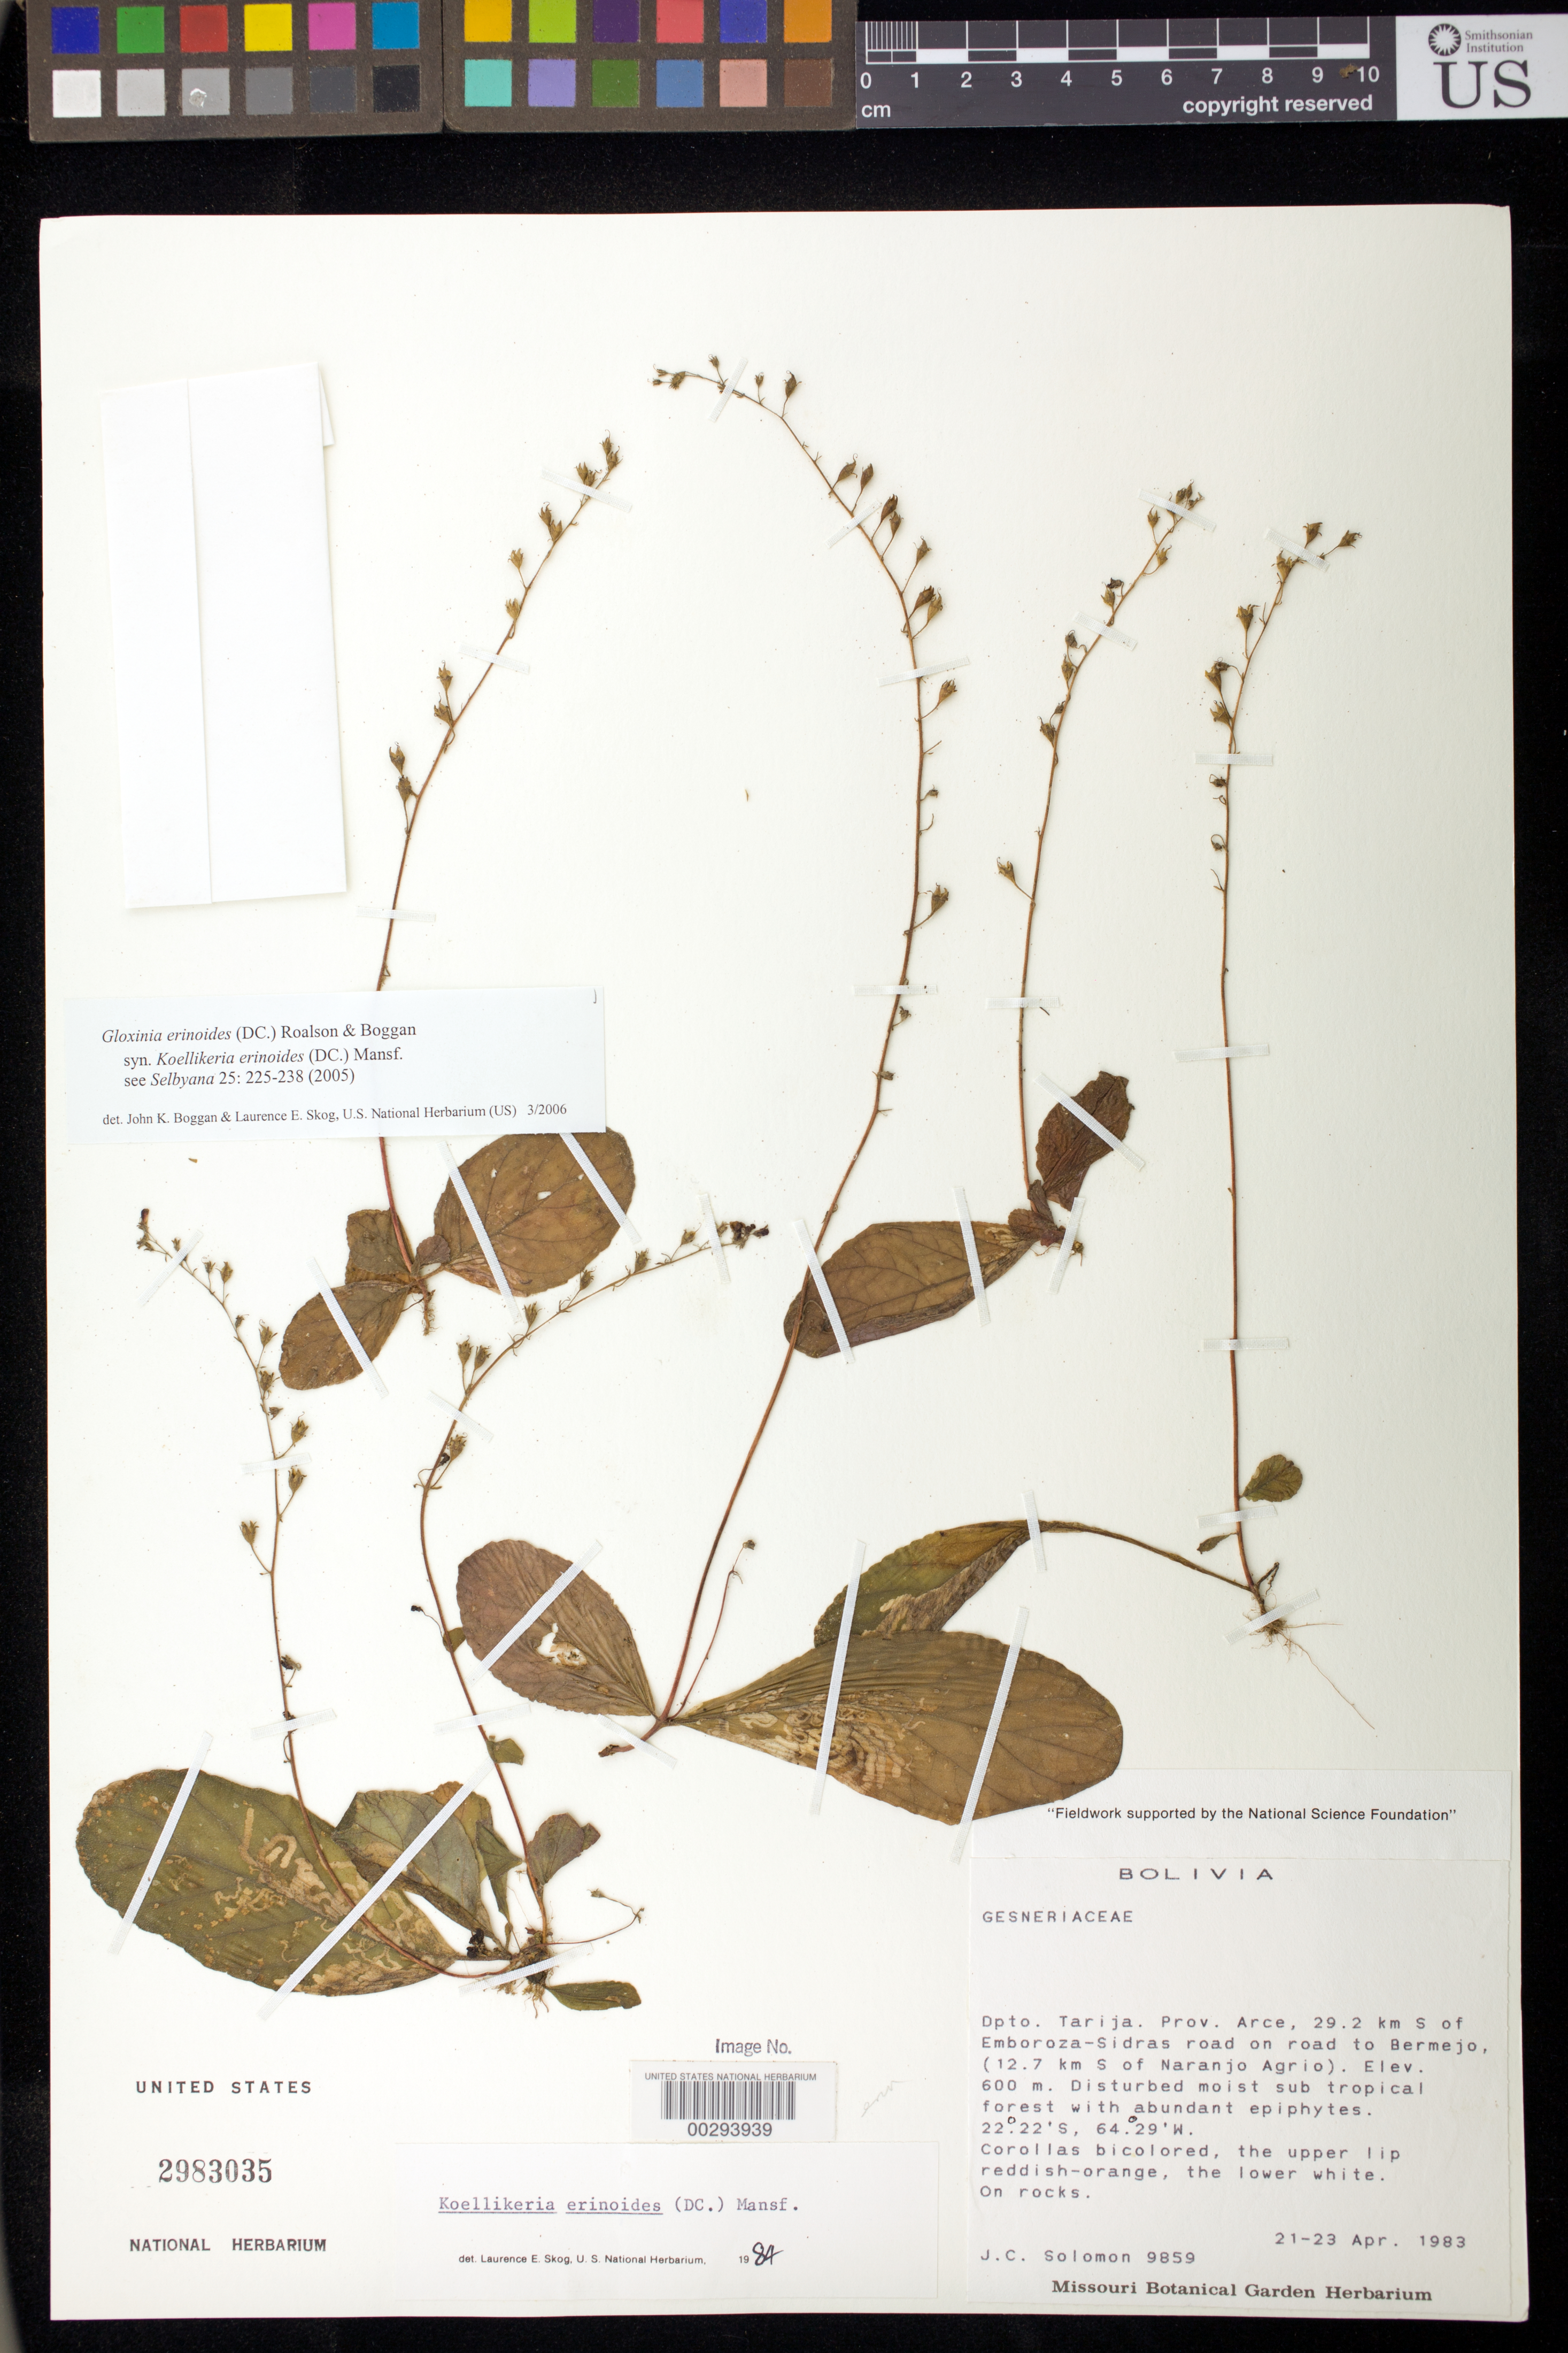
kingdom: Plantae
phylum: Tracheophyta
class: Magnoliopsida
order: Lamiales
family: Gesneriaceae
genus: Gloxinia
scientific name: Gloxinia erinoides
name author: (DC.) Roalson & Boggan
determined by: Boggan, J. K.; Skog, L. E.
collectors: J. C. Solomon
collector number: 9859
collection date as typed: Apr 1983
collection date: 1983-04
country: Bolivia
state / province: Tarija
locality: Prov. Arce, 29.2 km S of Emboroza-Sidras road on road to Bermejo, (12.7 km S of Naranjo Agrio)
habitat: Disturbed moist sub tropical forest with abundant epiphytes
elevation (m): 600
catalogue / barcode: US 2983035